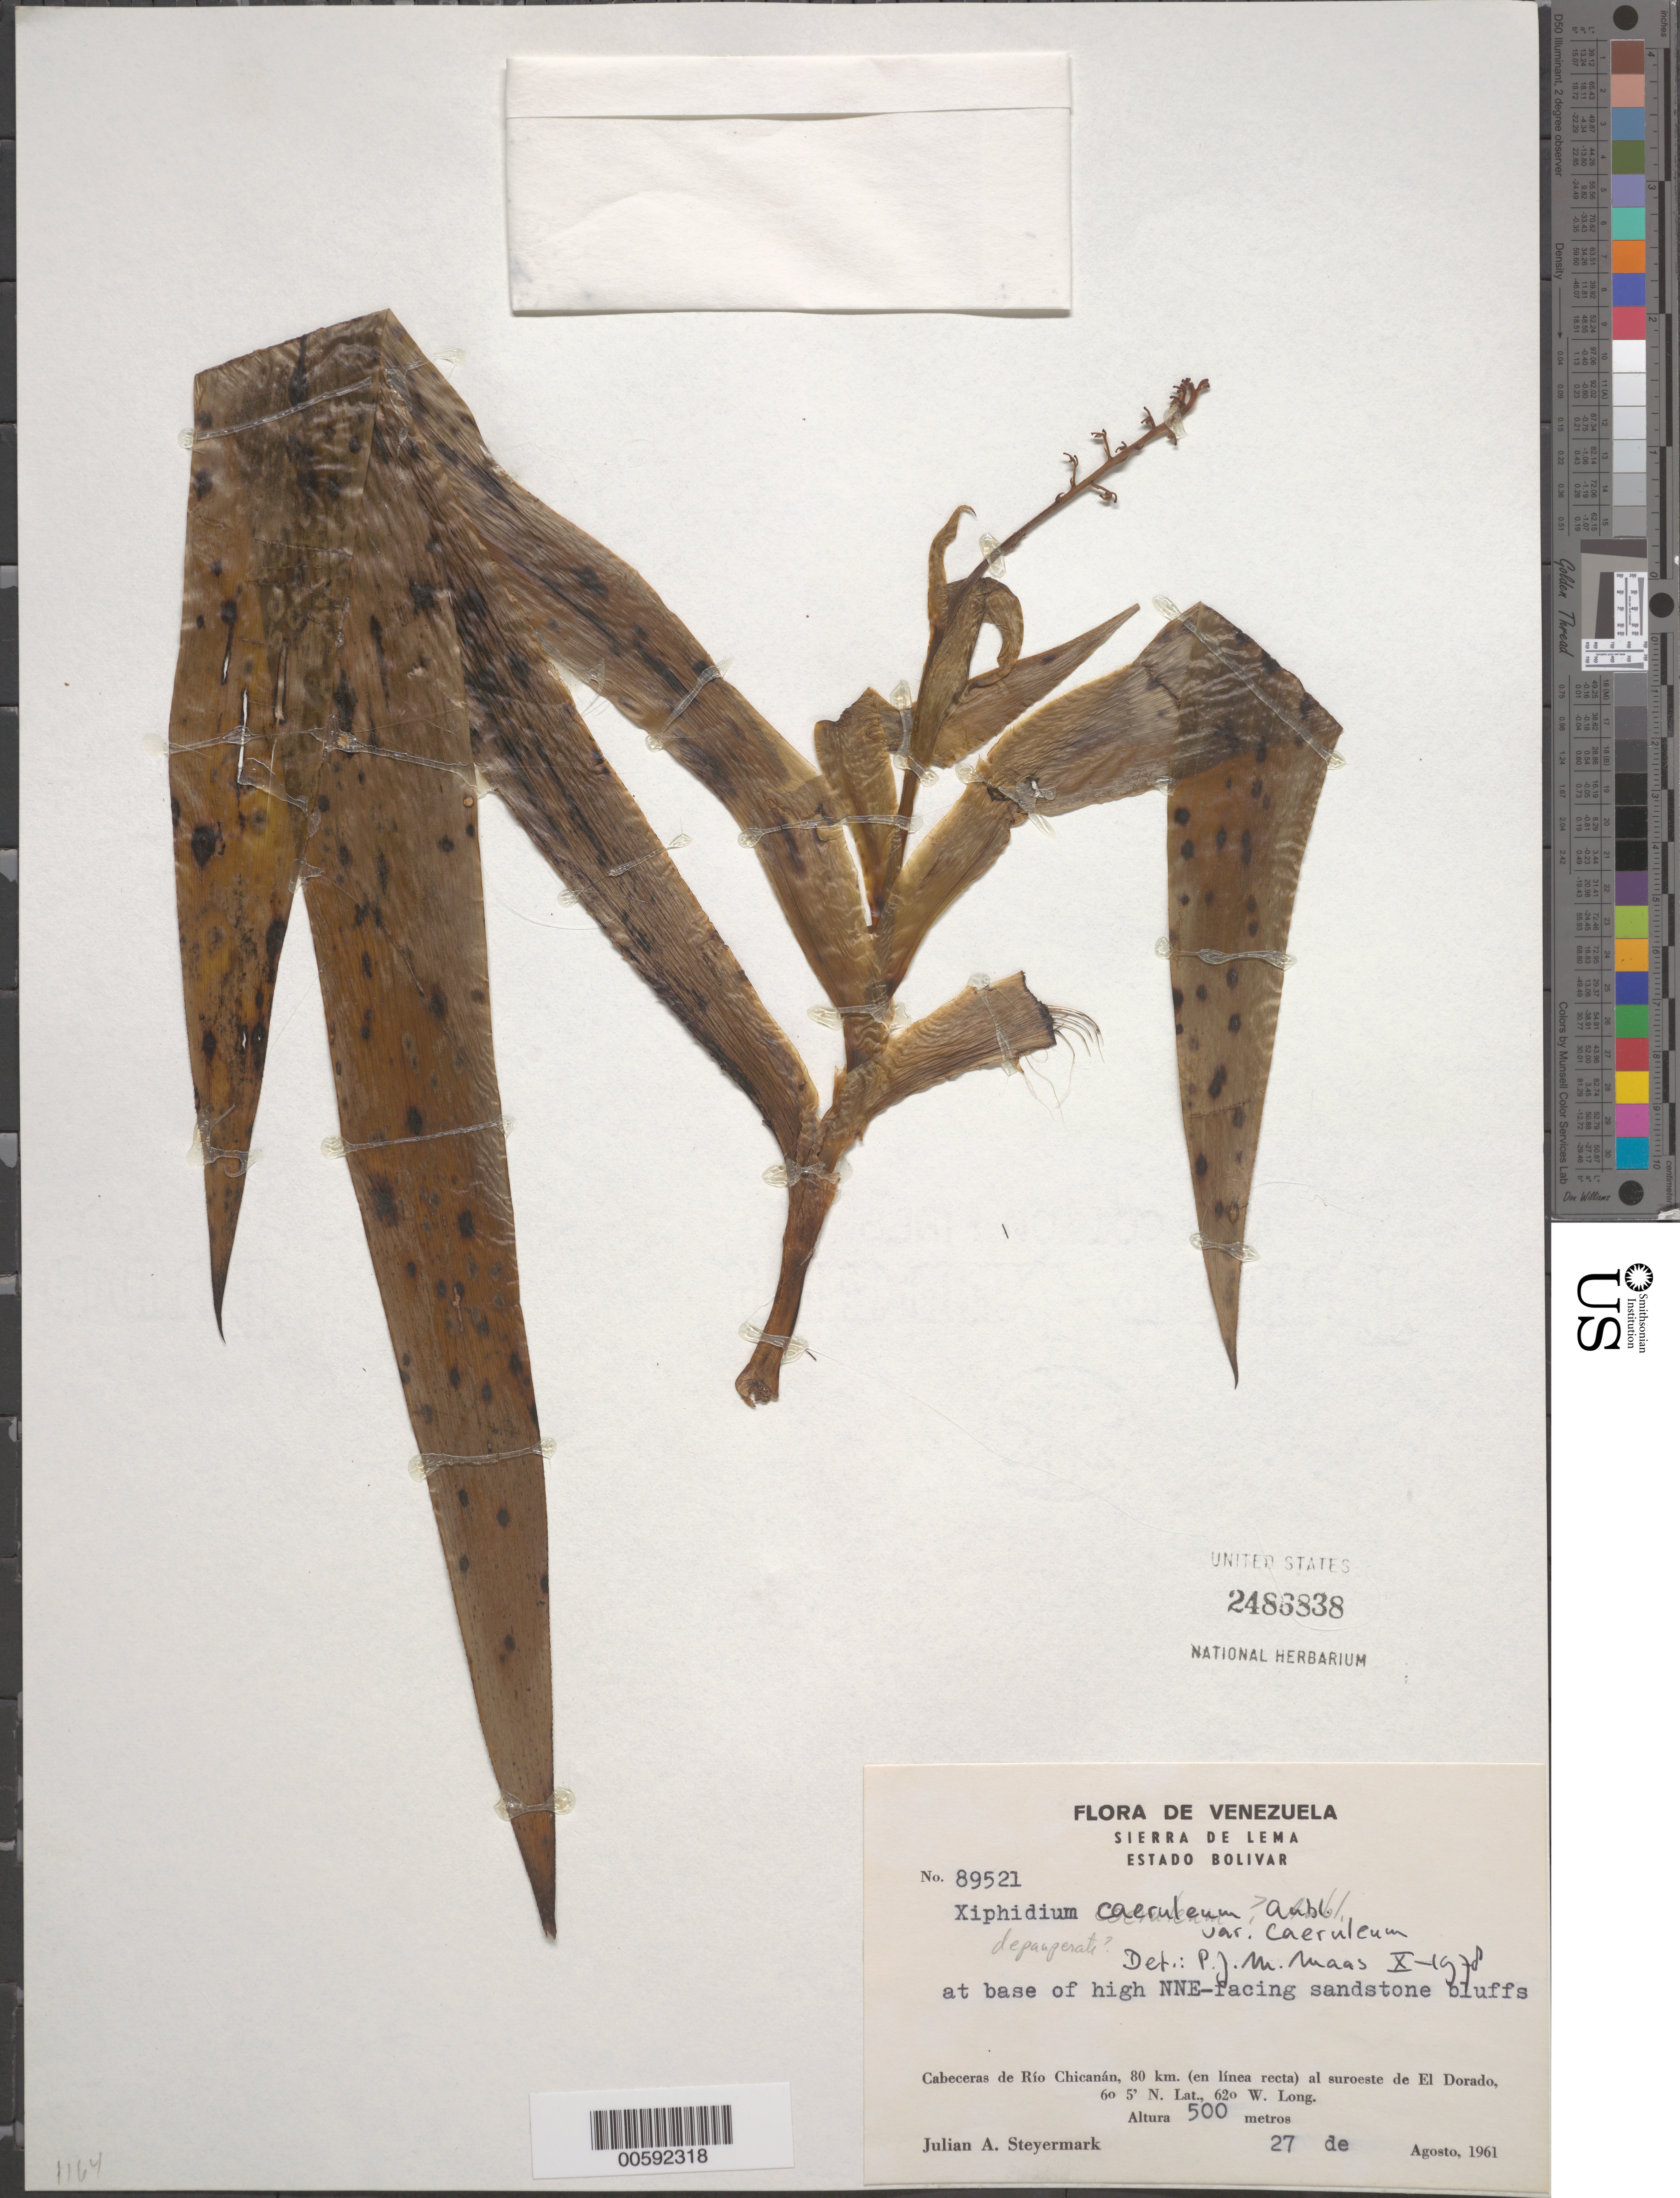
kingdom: Plantae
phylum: Tracheophyta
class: Liliopsida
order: Commelinales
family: Haemodoraceae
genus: Xiphidium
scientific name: Xiphidium caeruleum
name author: Aubl.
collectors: J. Steyermark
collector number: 89521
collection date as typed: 27 Aug 1961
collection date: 1961-08-27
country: Venezuela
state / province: Bolívar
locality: Sierra de Lema, Cabeceras de Rio Chicanan, El Dorado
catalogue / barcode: US 2486838